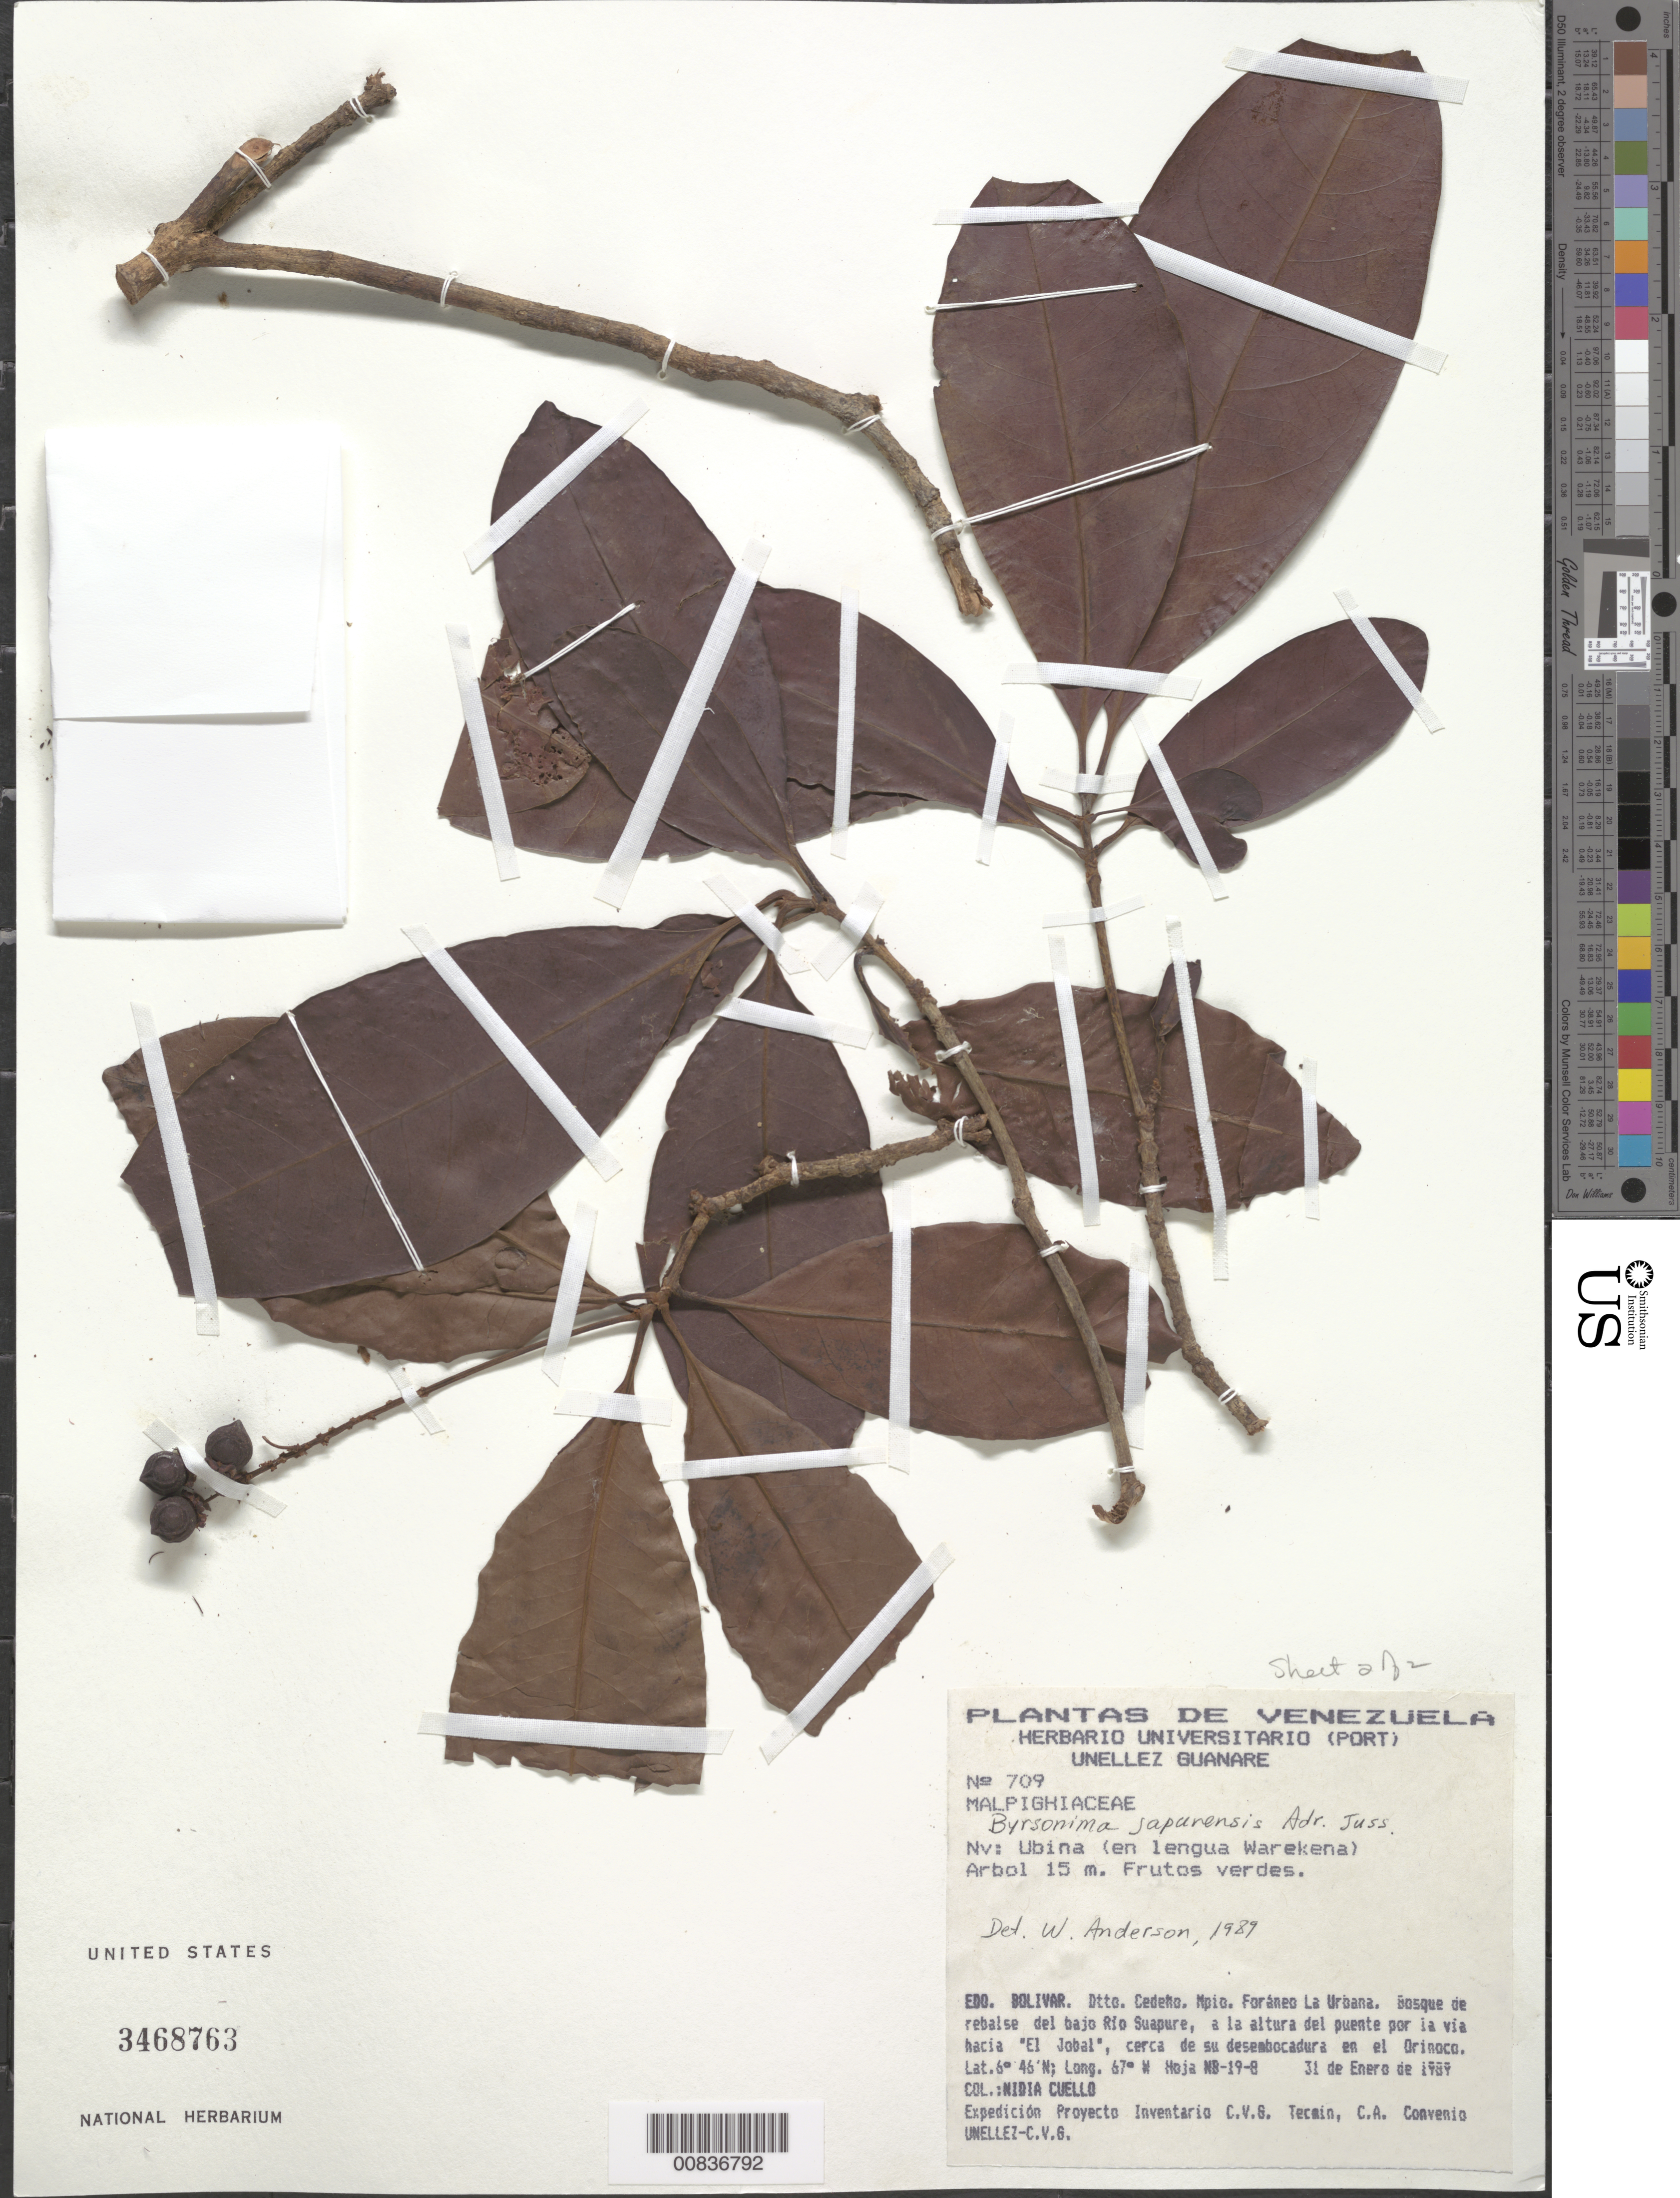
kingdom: Plantae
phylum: Tracheophyta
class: Magnoliopsida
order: Malpighiales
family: Malpighiaceae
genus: Byrsonima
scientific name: Byrsonima japurensis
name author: A. Juss.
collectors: N. L. Cuello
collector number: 709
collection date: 1989-01-31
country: Venezuela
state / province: Bolívar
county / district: Cedeño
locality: Mun. Foráneo La Urbana, Río Suapure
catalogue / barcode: US 3468763